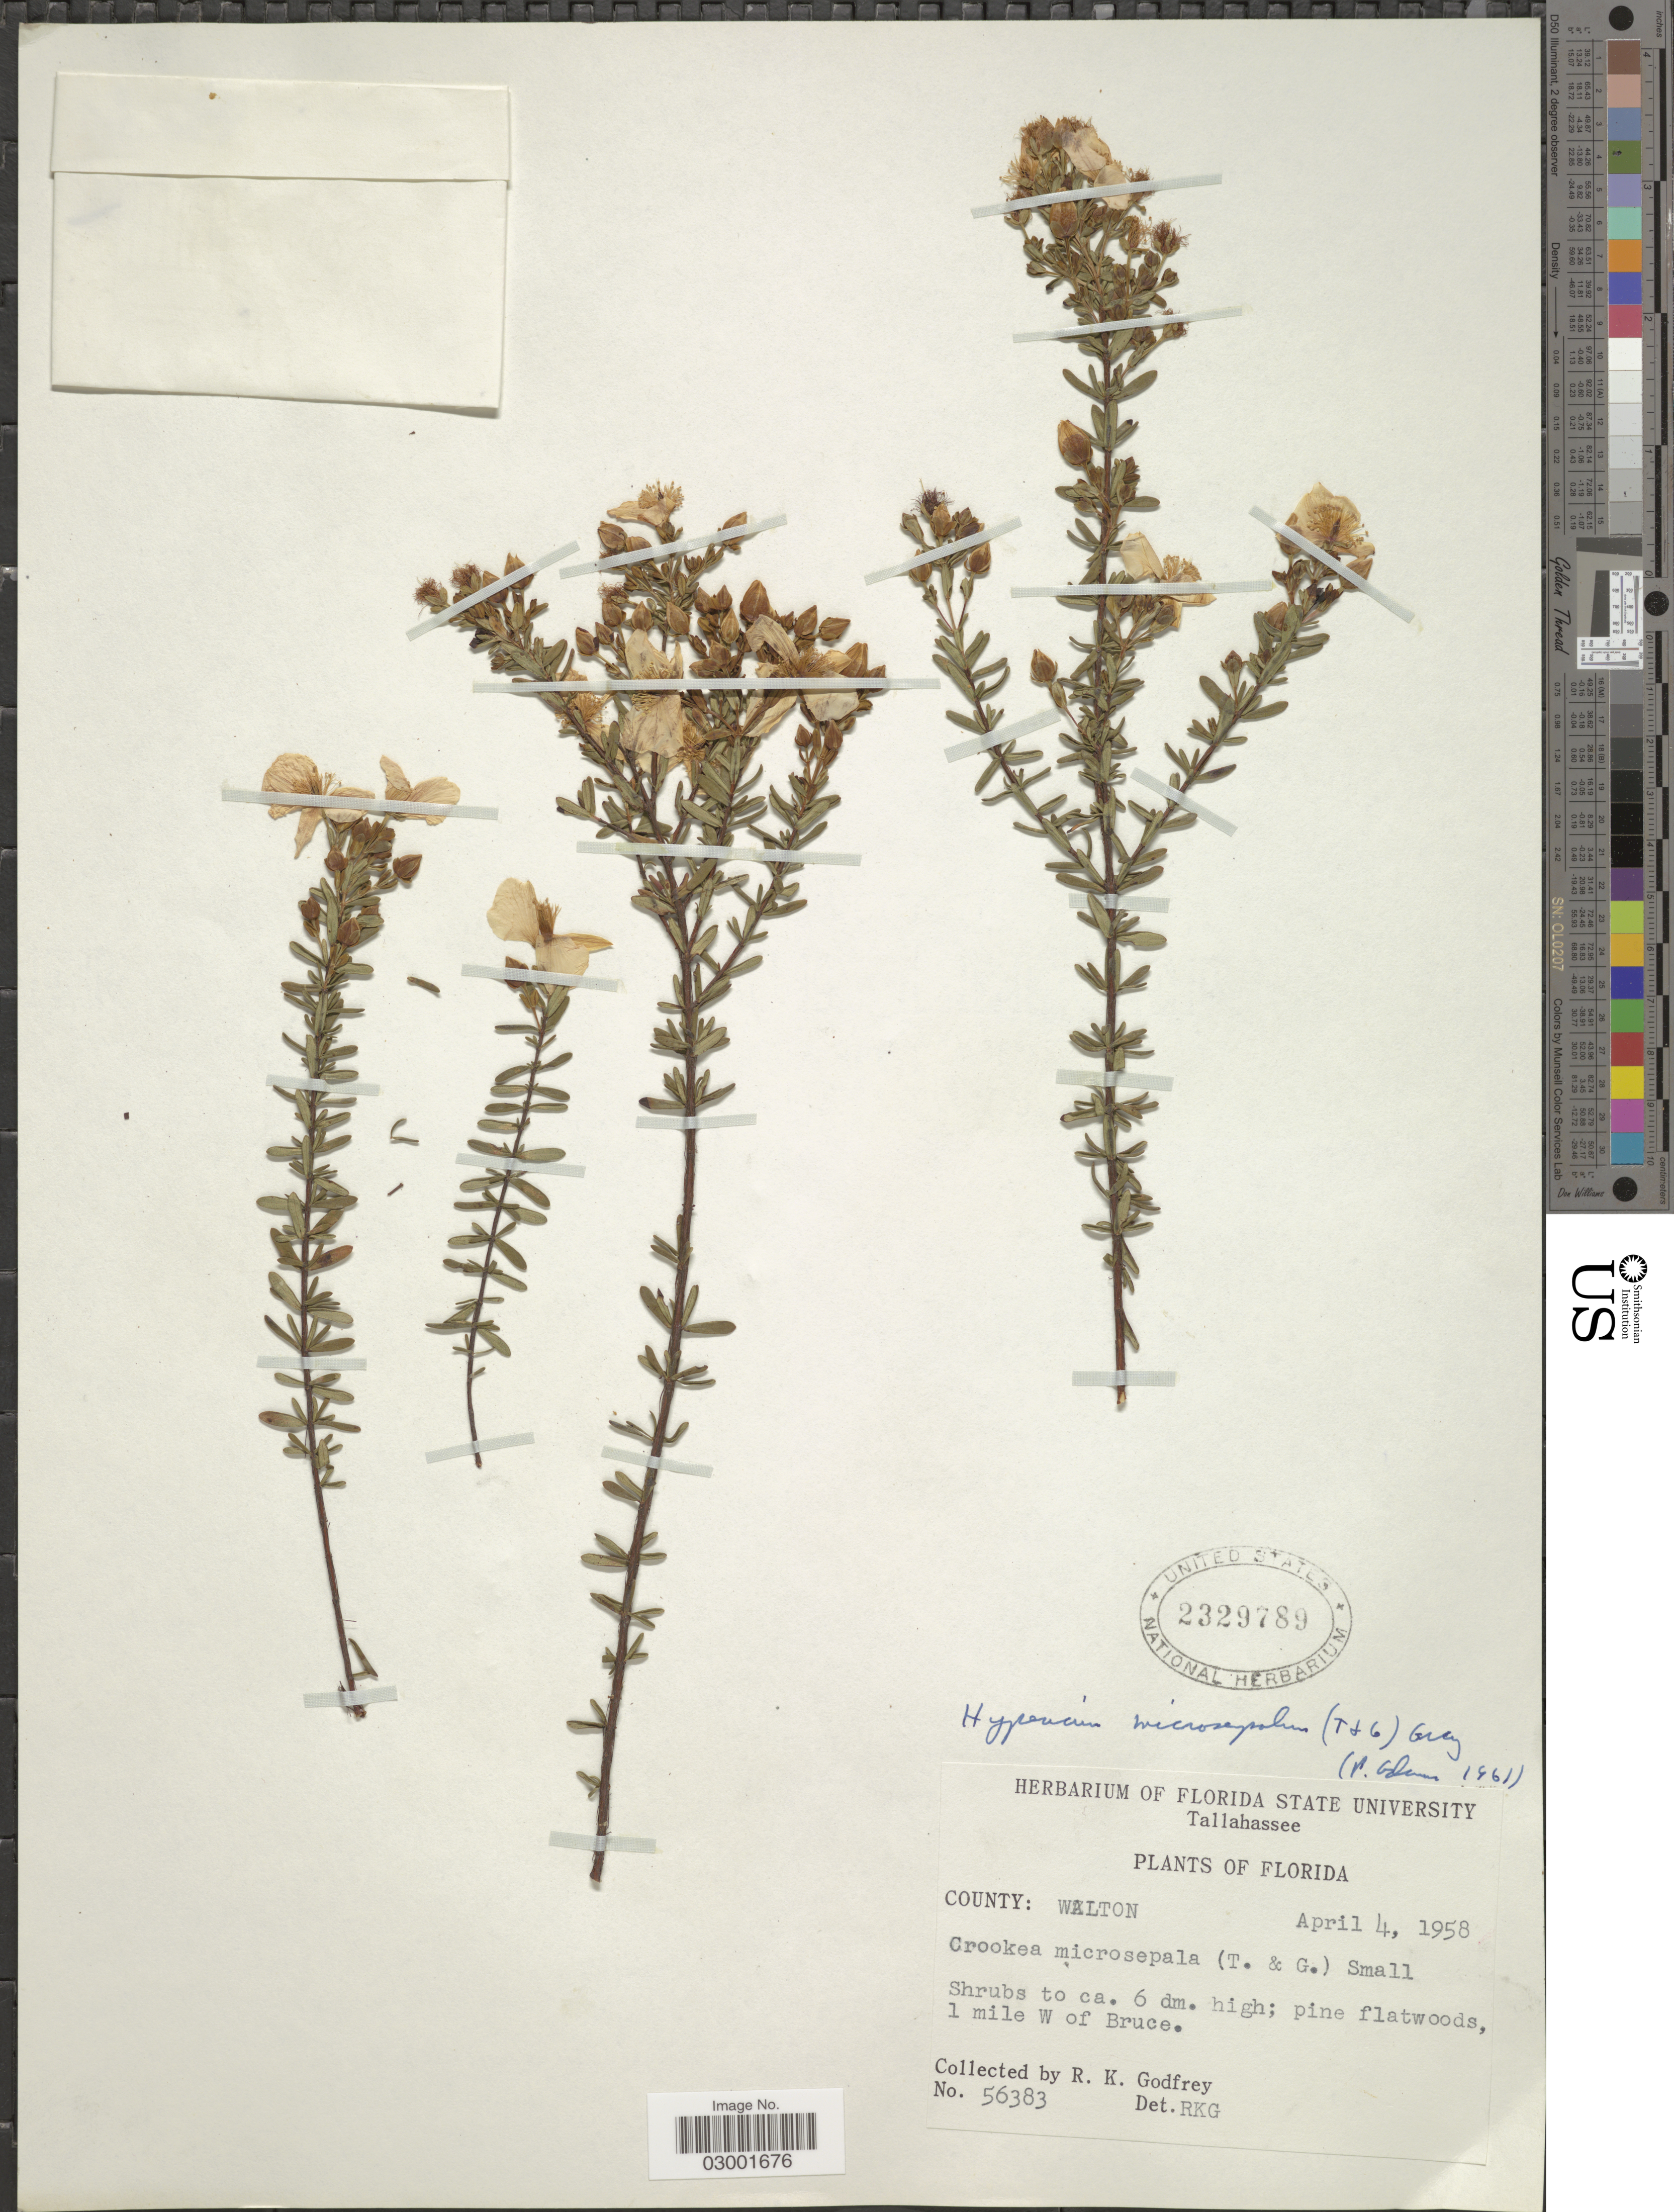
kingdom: Plantae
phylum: Tracheophyta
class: Magnoliopsida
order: Malpighiales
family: Hypericaceae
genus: Hypericum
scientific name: Hypericum microsepalum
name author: (Torr. & A. Gray) A. Gray ex S. Watson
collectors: R. K. Godfrey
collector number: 56383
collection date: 1958-04-04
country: United States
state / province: Florida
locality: County: Walton. 1 mile W of Bruce.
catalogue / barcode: US 2329789